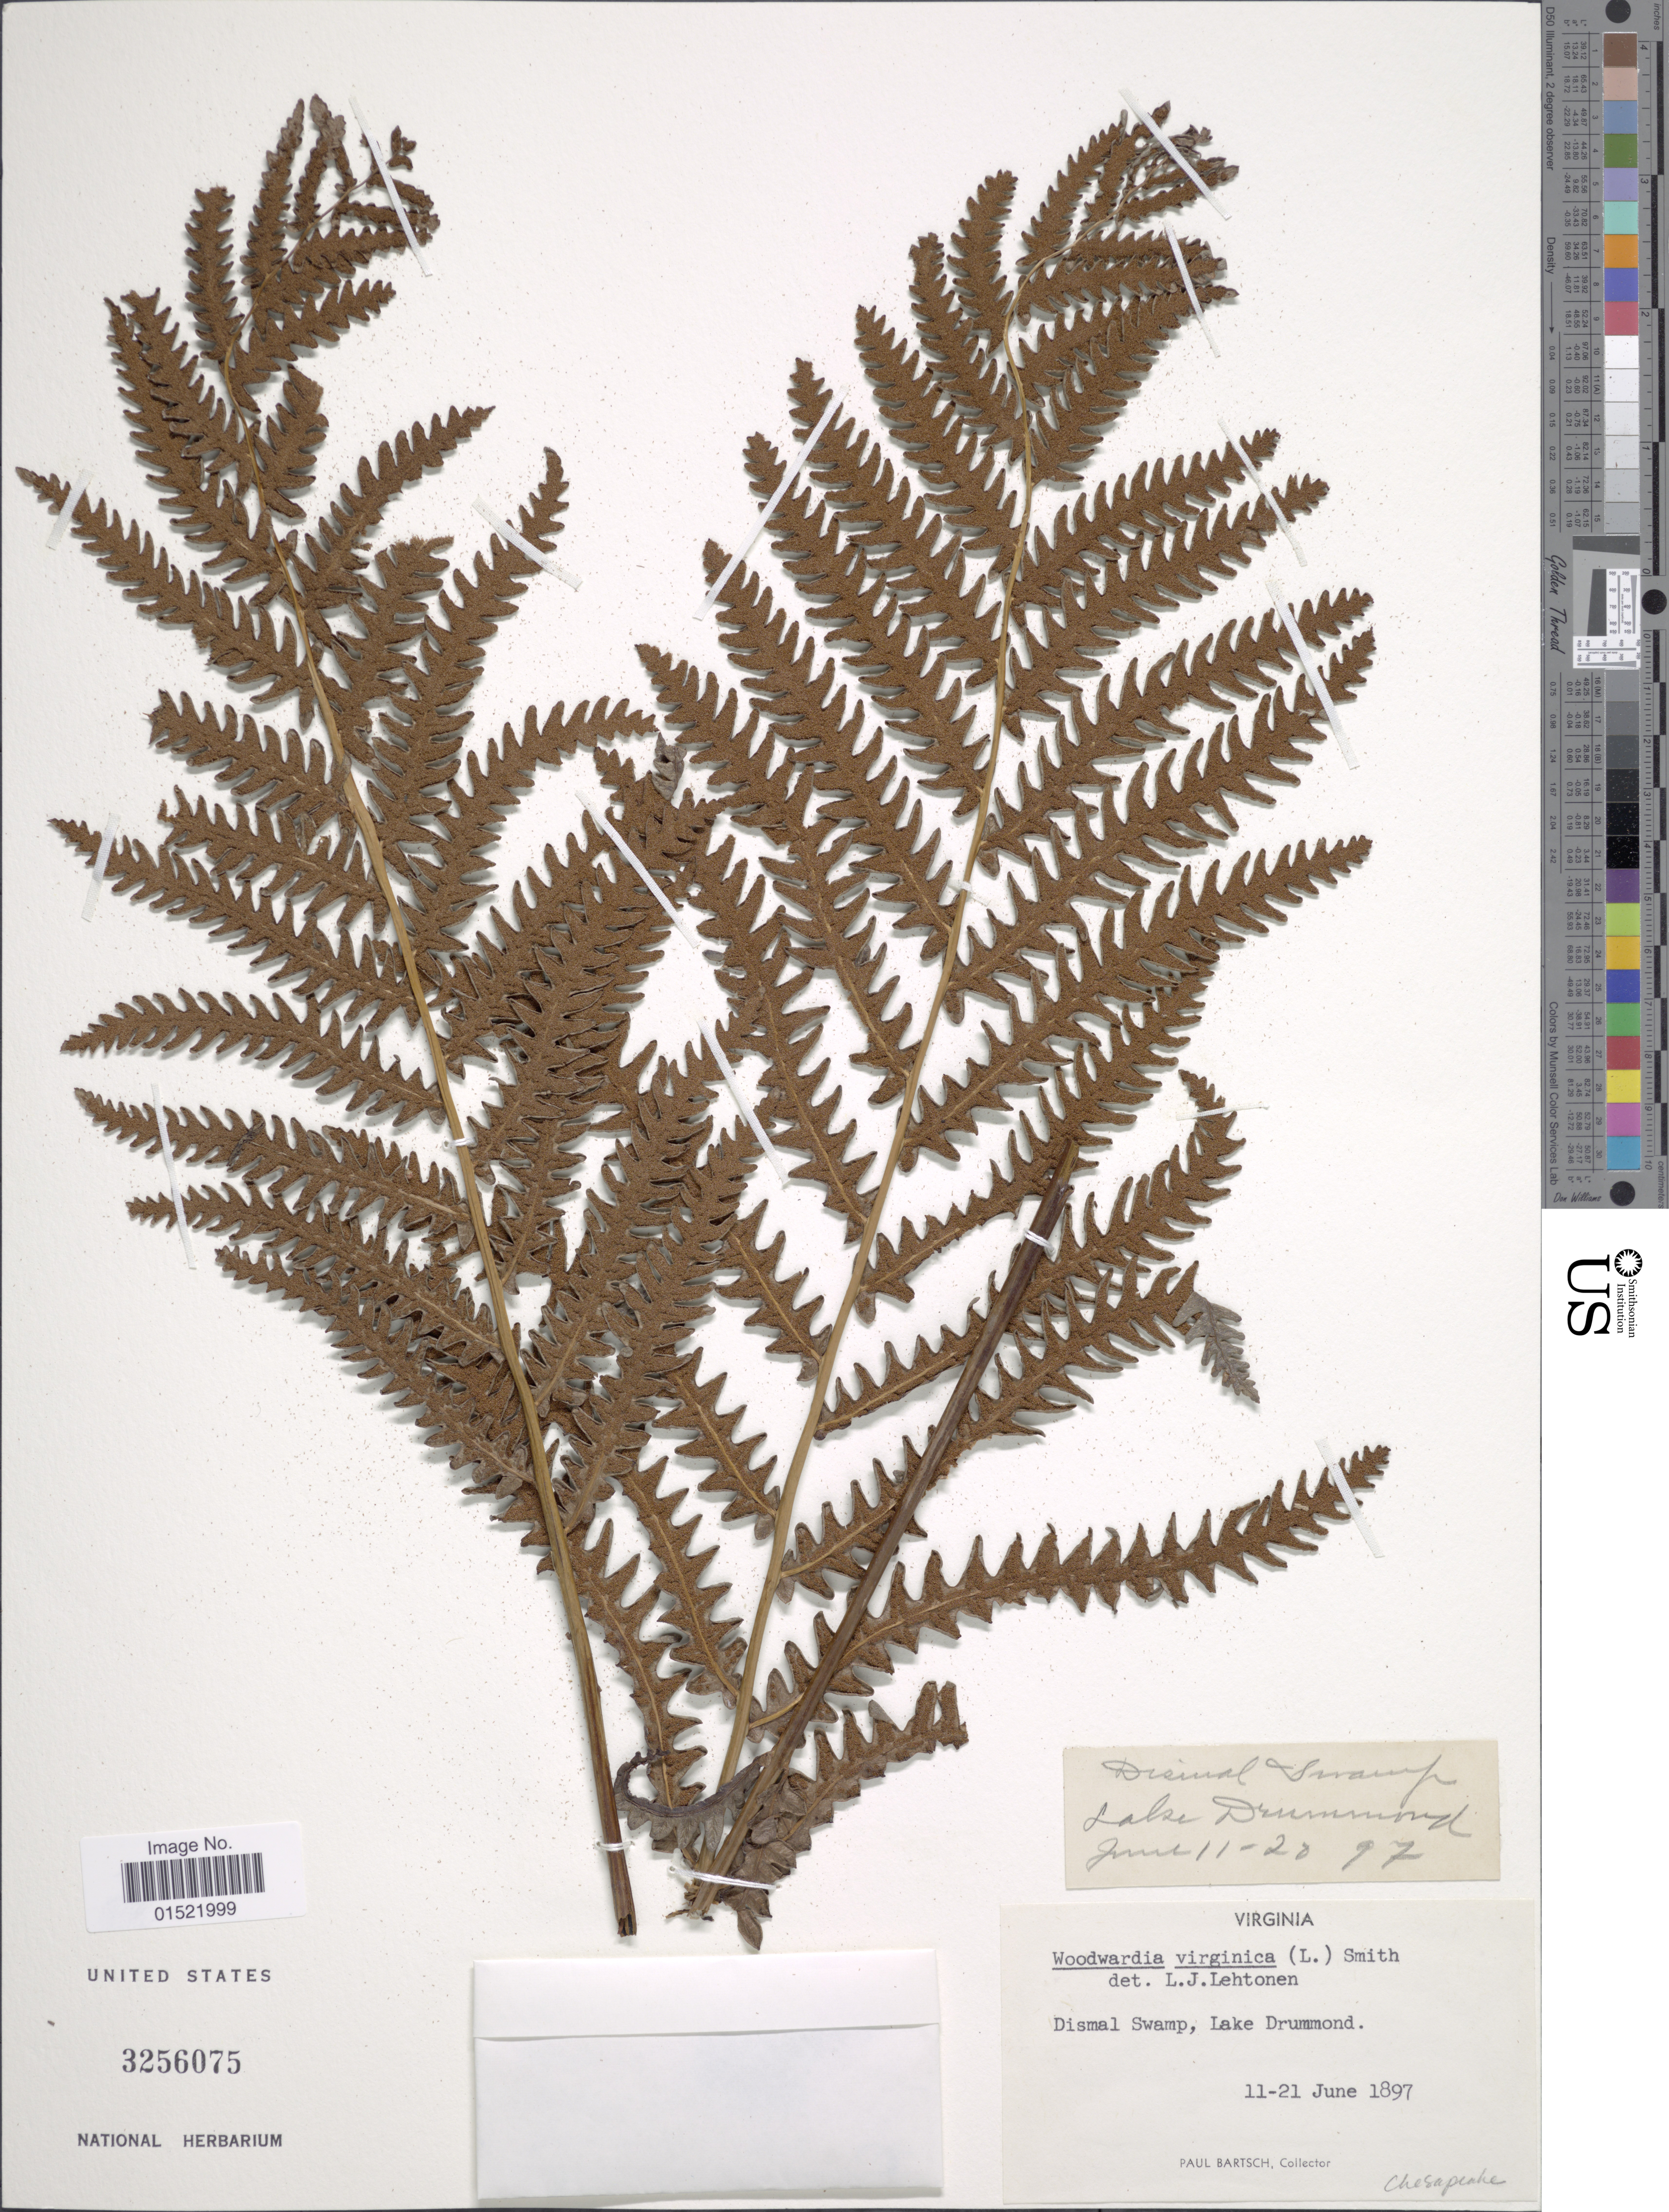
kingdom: Plantae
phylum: Tracheophyta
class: Polypodiopsida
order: Polypodiales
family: Blechnaceae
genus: Woodwardia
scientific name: Woodwardia virginica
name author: (L.) R.M. Sm.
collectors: P. Bartsch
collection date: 1897-06-11/1897-06-21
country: United States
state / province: Virginia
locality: Dismal Swamp, Lake Drummond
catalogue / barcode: US 3256075